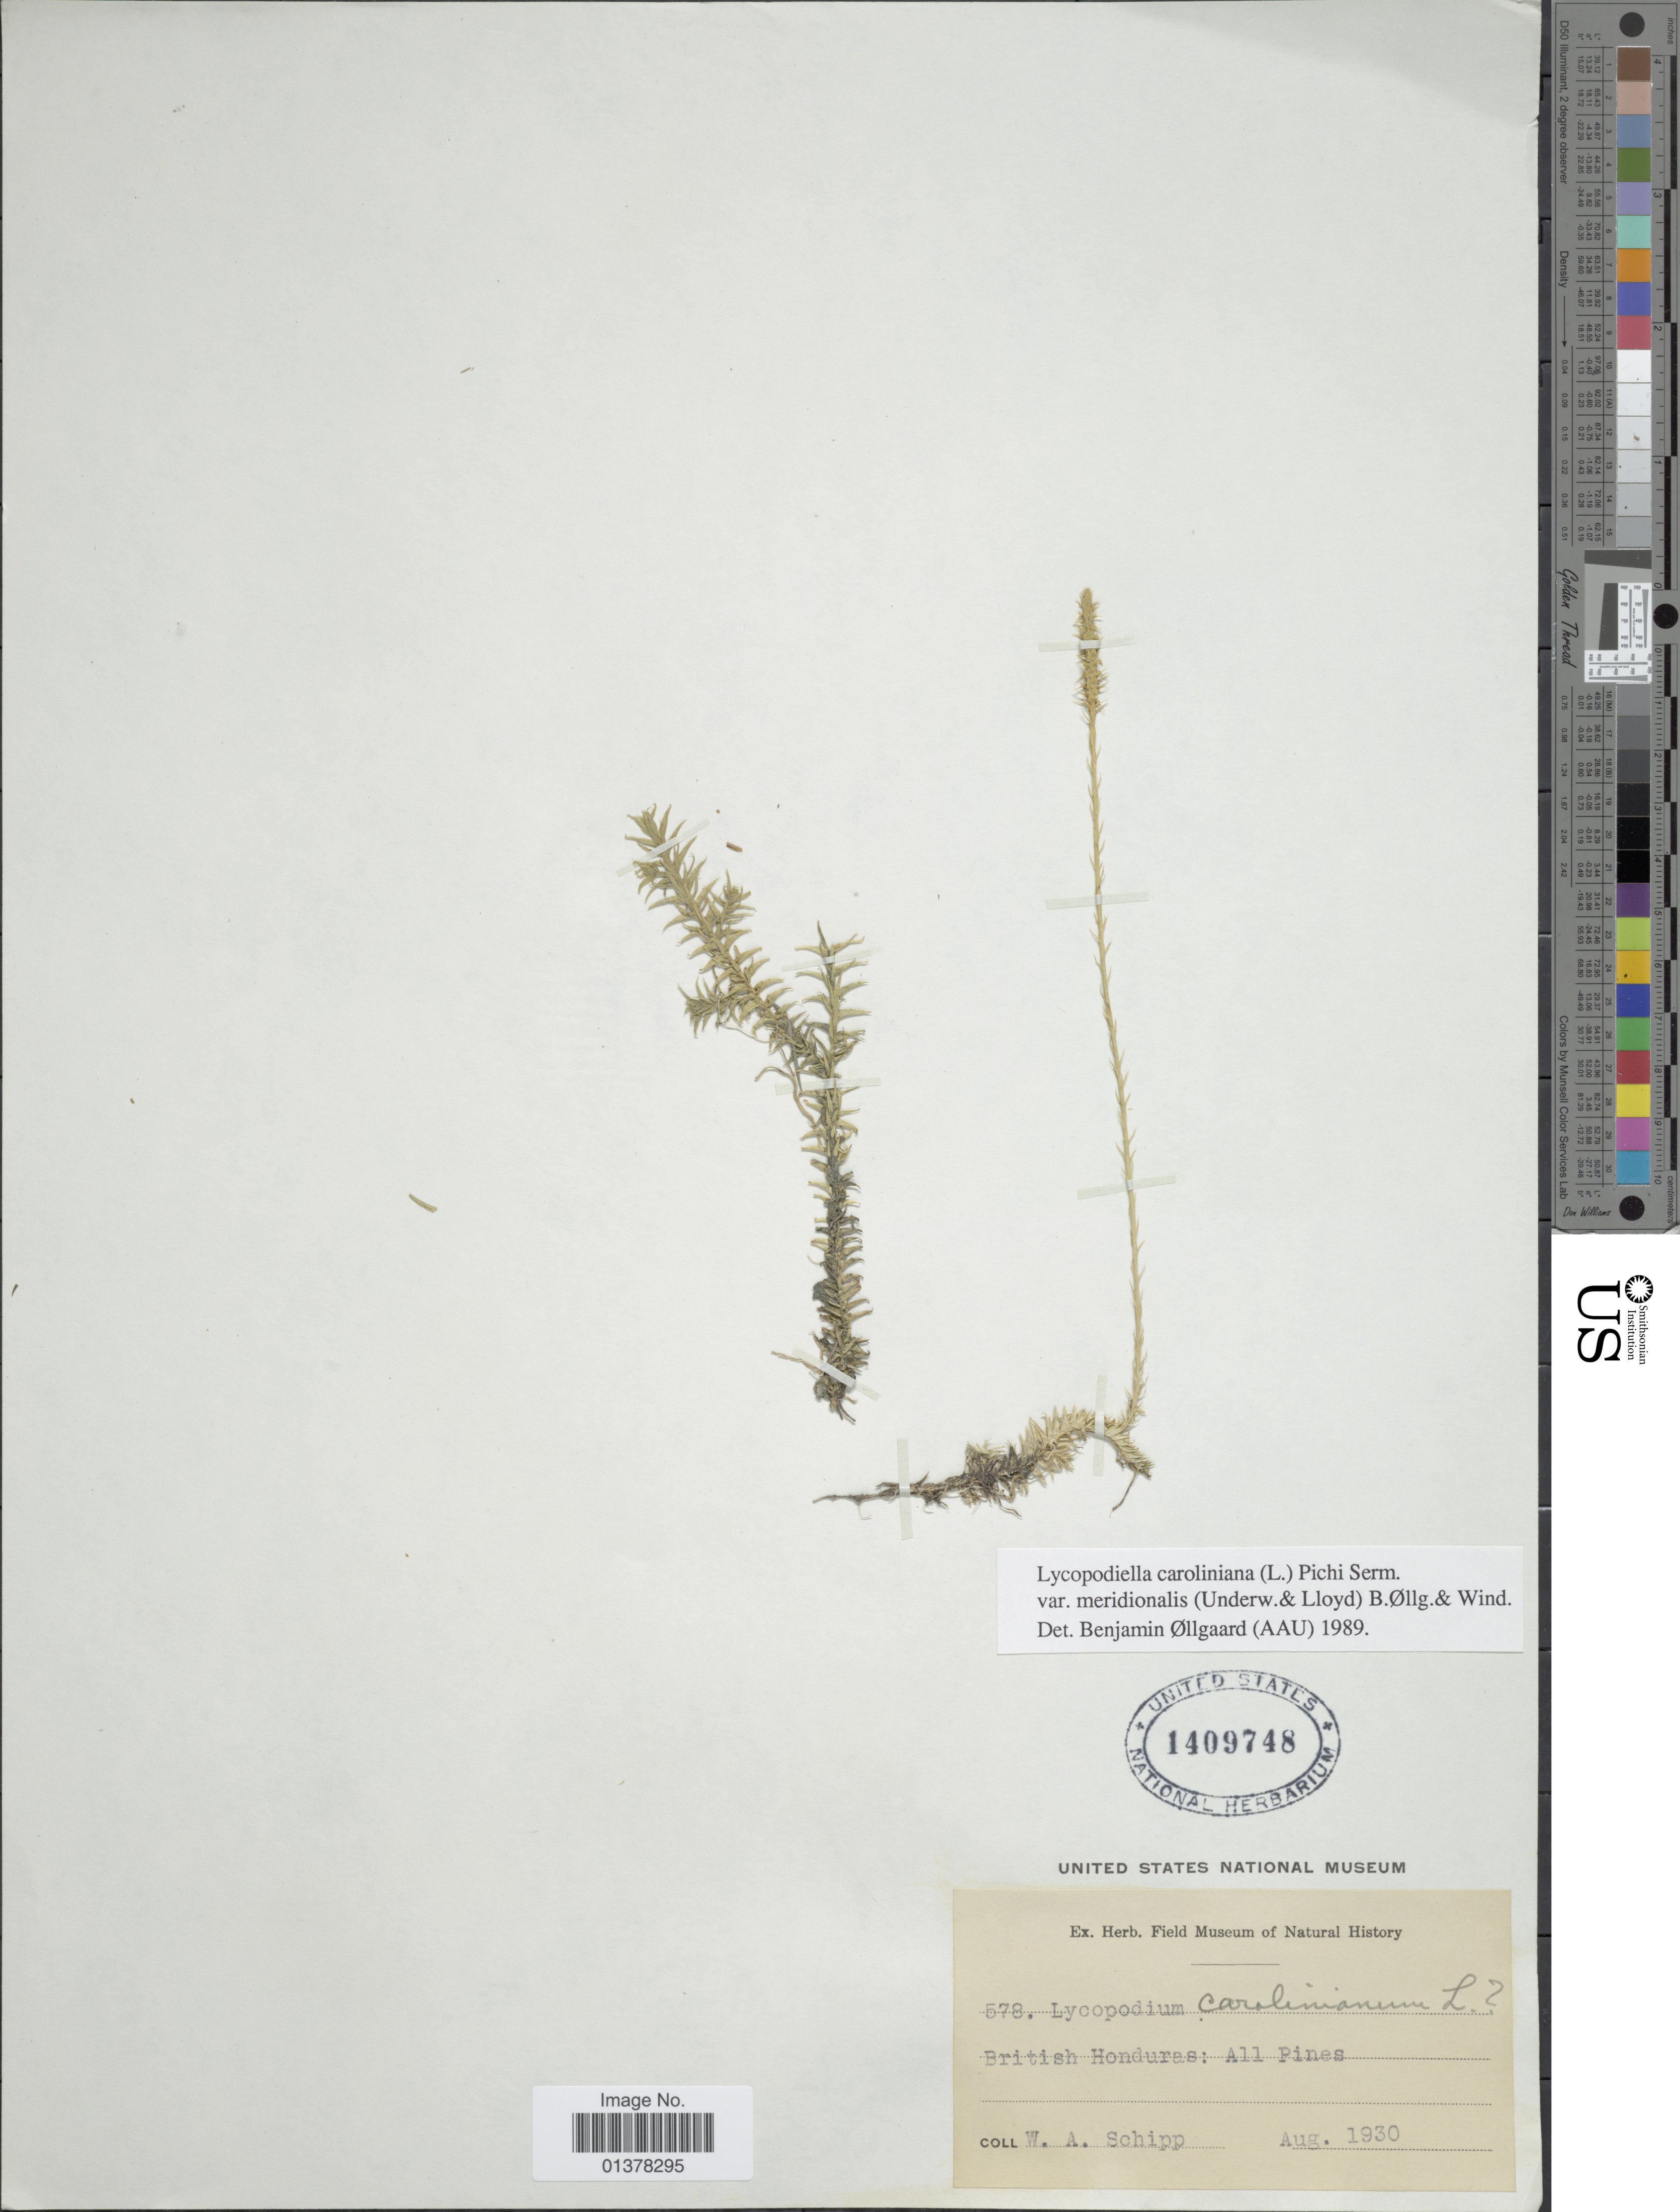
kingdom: Plantae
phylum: Tracheophyta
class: Lycopodiopsida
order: Lycopodiales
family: Lycopodiaceae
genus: Pseudolycopodiella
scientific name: Pseudolycopodiella paradoxa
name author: (Mart.) Holub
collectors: W. Schipp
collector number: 579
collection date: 1930-08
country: Belize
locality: All pines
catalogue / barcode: US 1409748